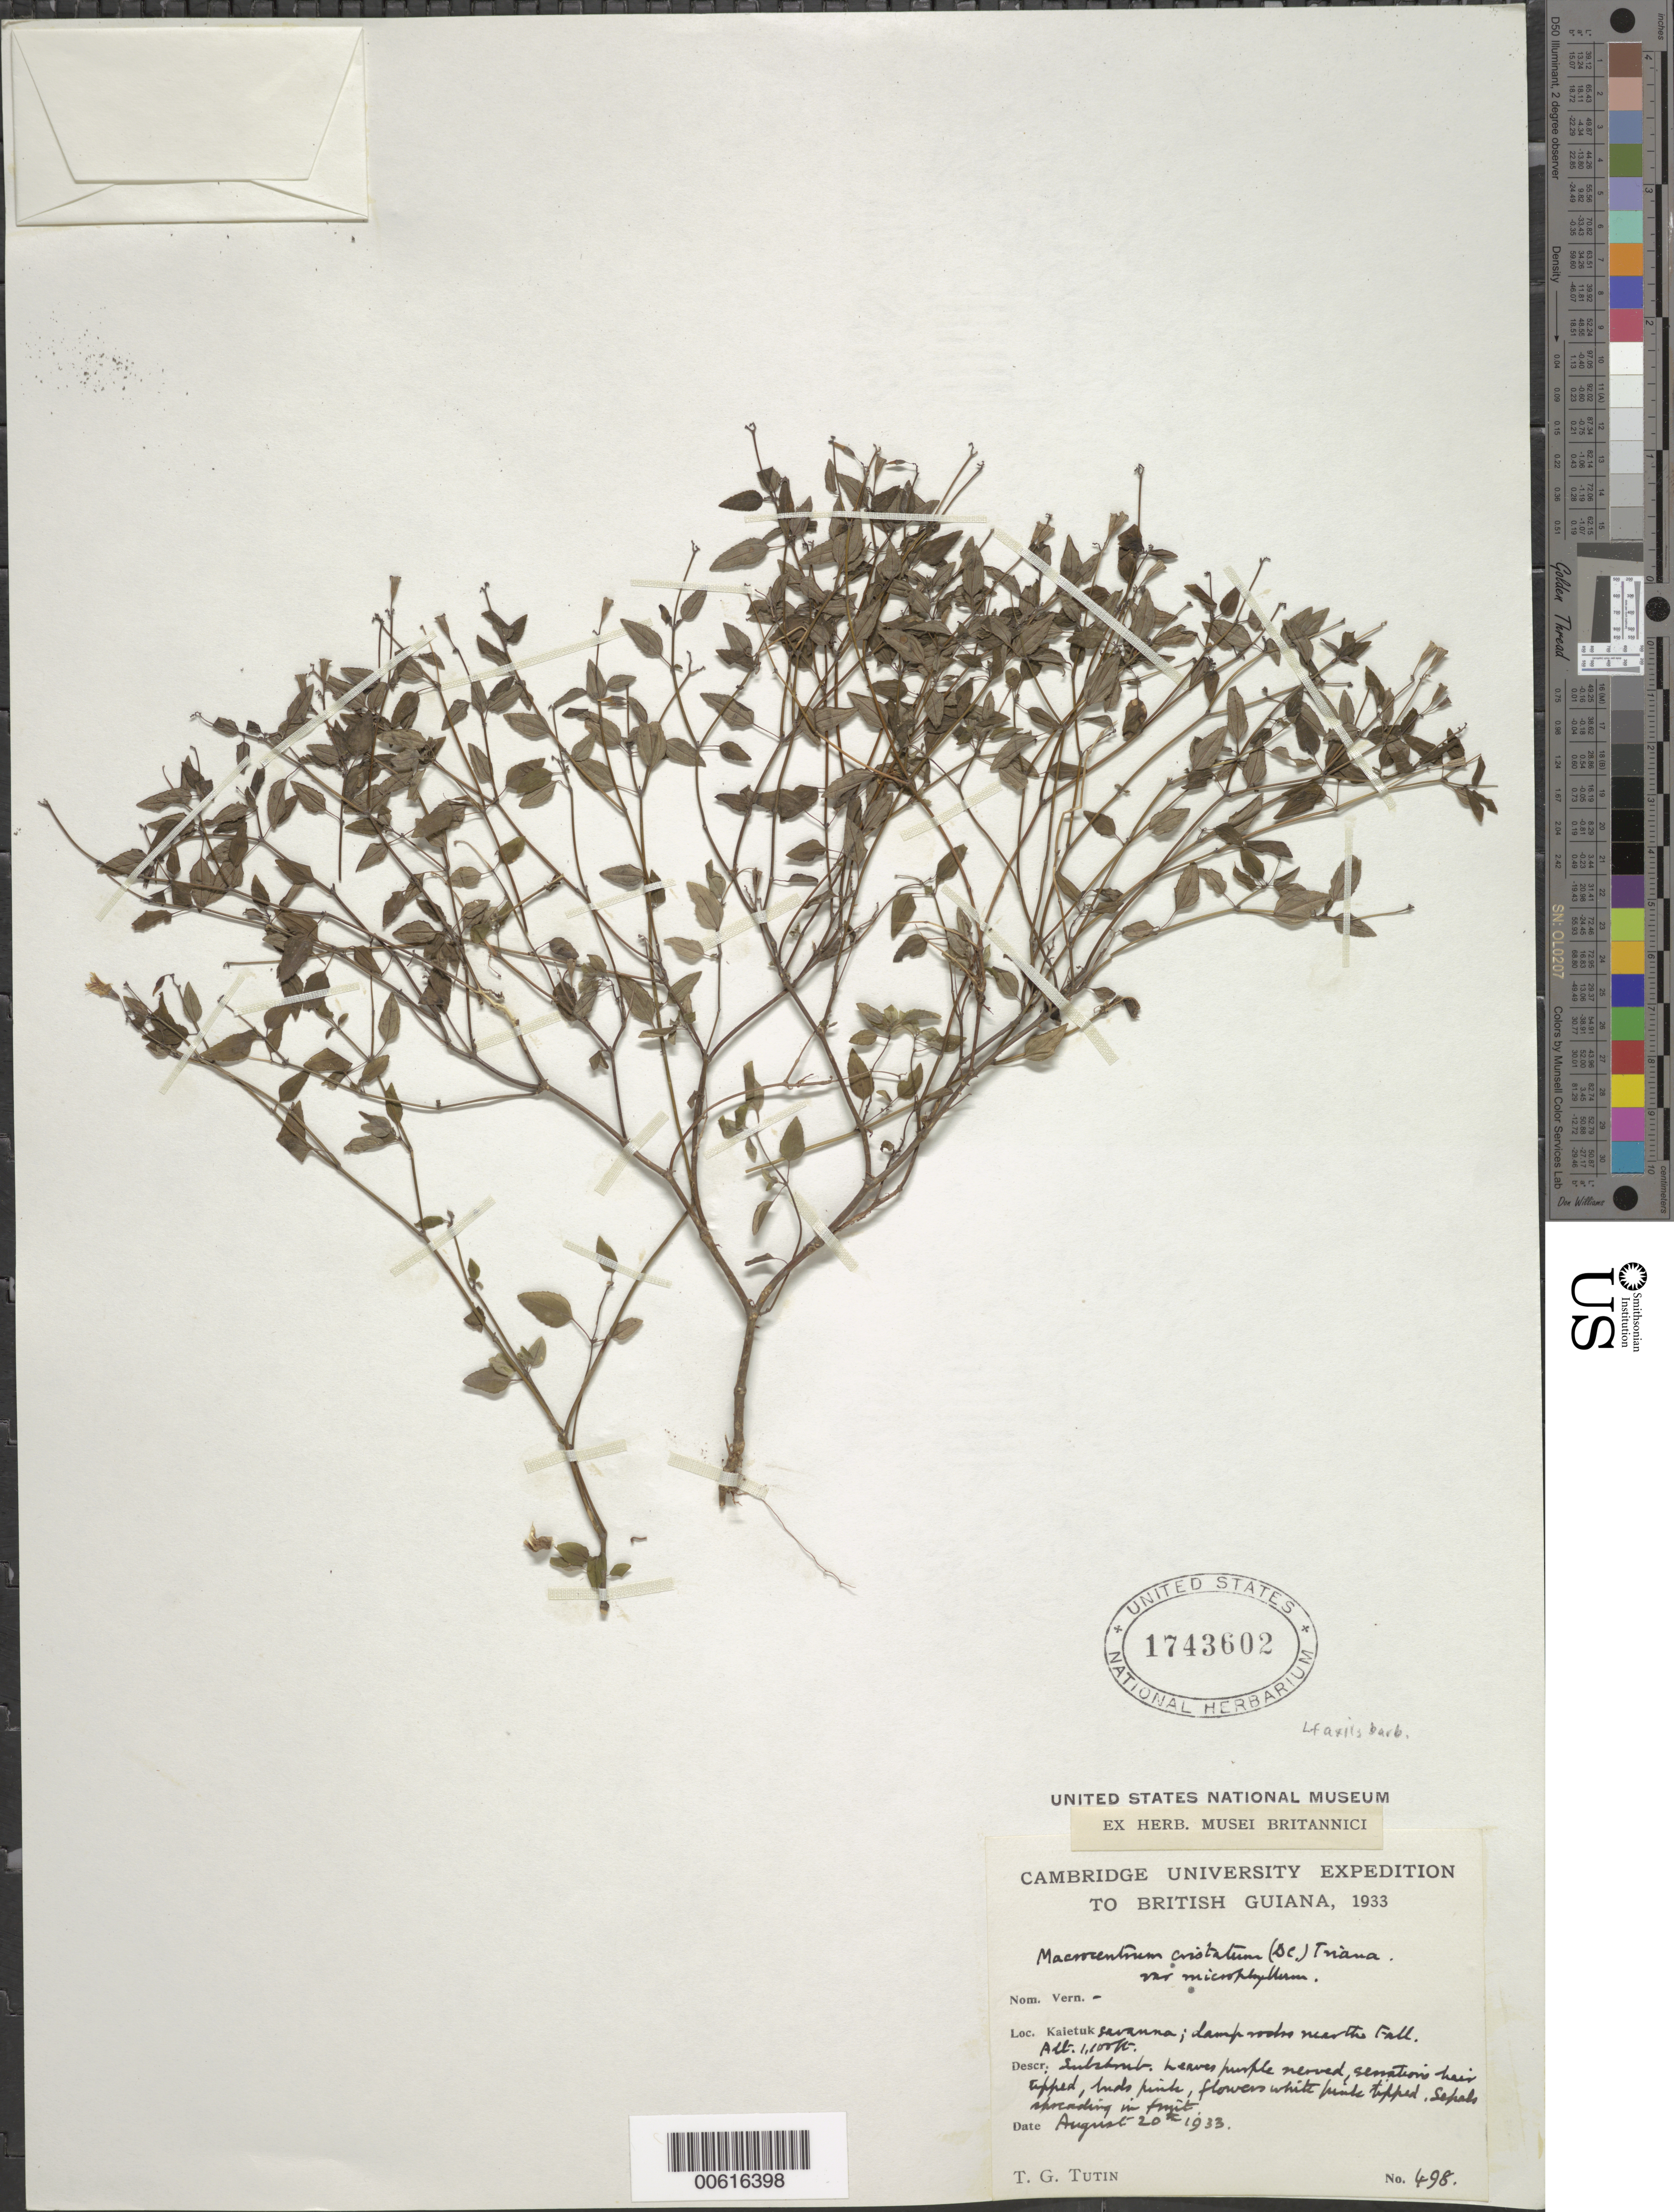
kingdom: Plantae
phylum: Tracheophyta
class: Magnoliopsida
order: Myrtales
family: Melastomataceae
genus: Macrocentrum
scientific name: Macrocentrum cristatum var. microphyllum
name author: Cogn.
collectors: T. G. Tutin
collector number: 498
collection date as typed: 20-Aug-33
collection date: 1933-08-20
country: Guyana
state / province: Potaro-Siparuni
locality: Kaieteur Savanna, near Kaieteur Falls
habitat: Damp rocks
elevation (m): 336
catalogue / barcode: US 1743602